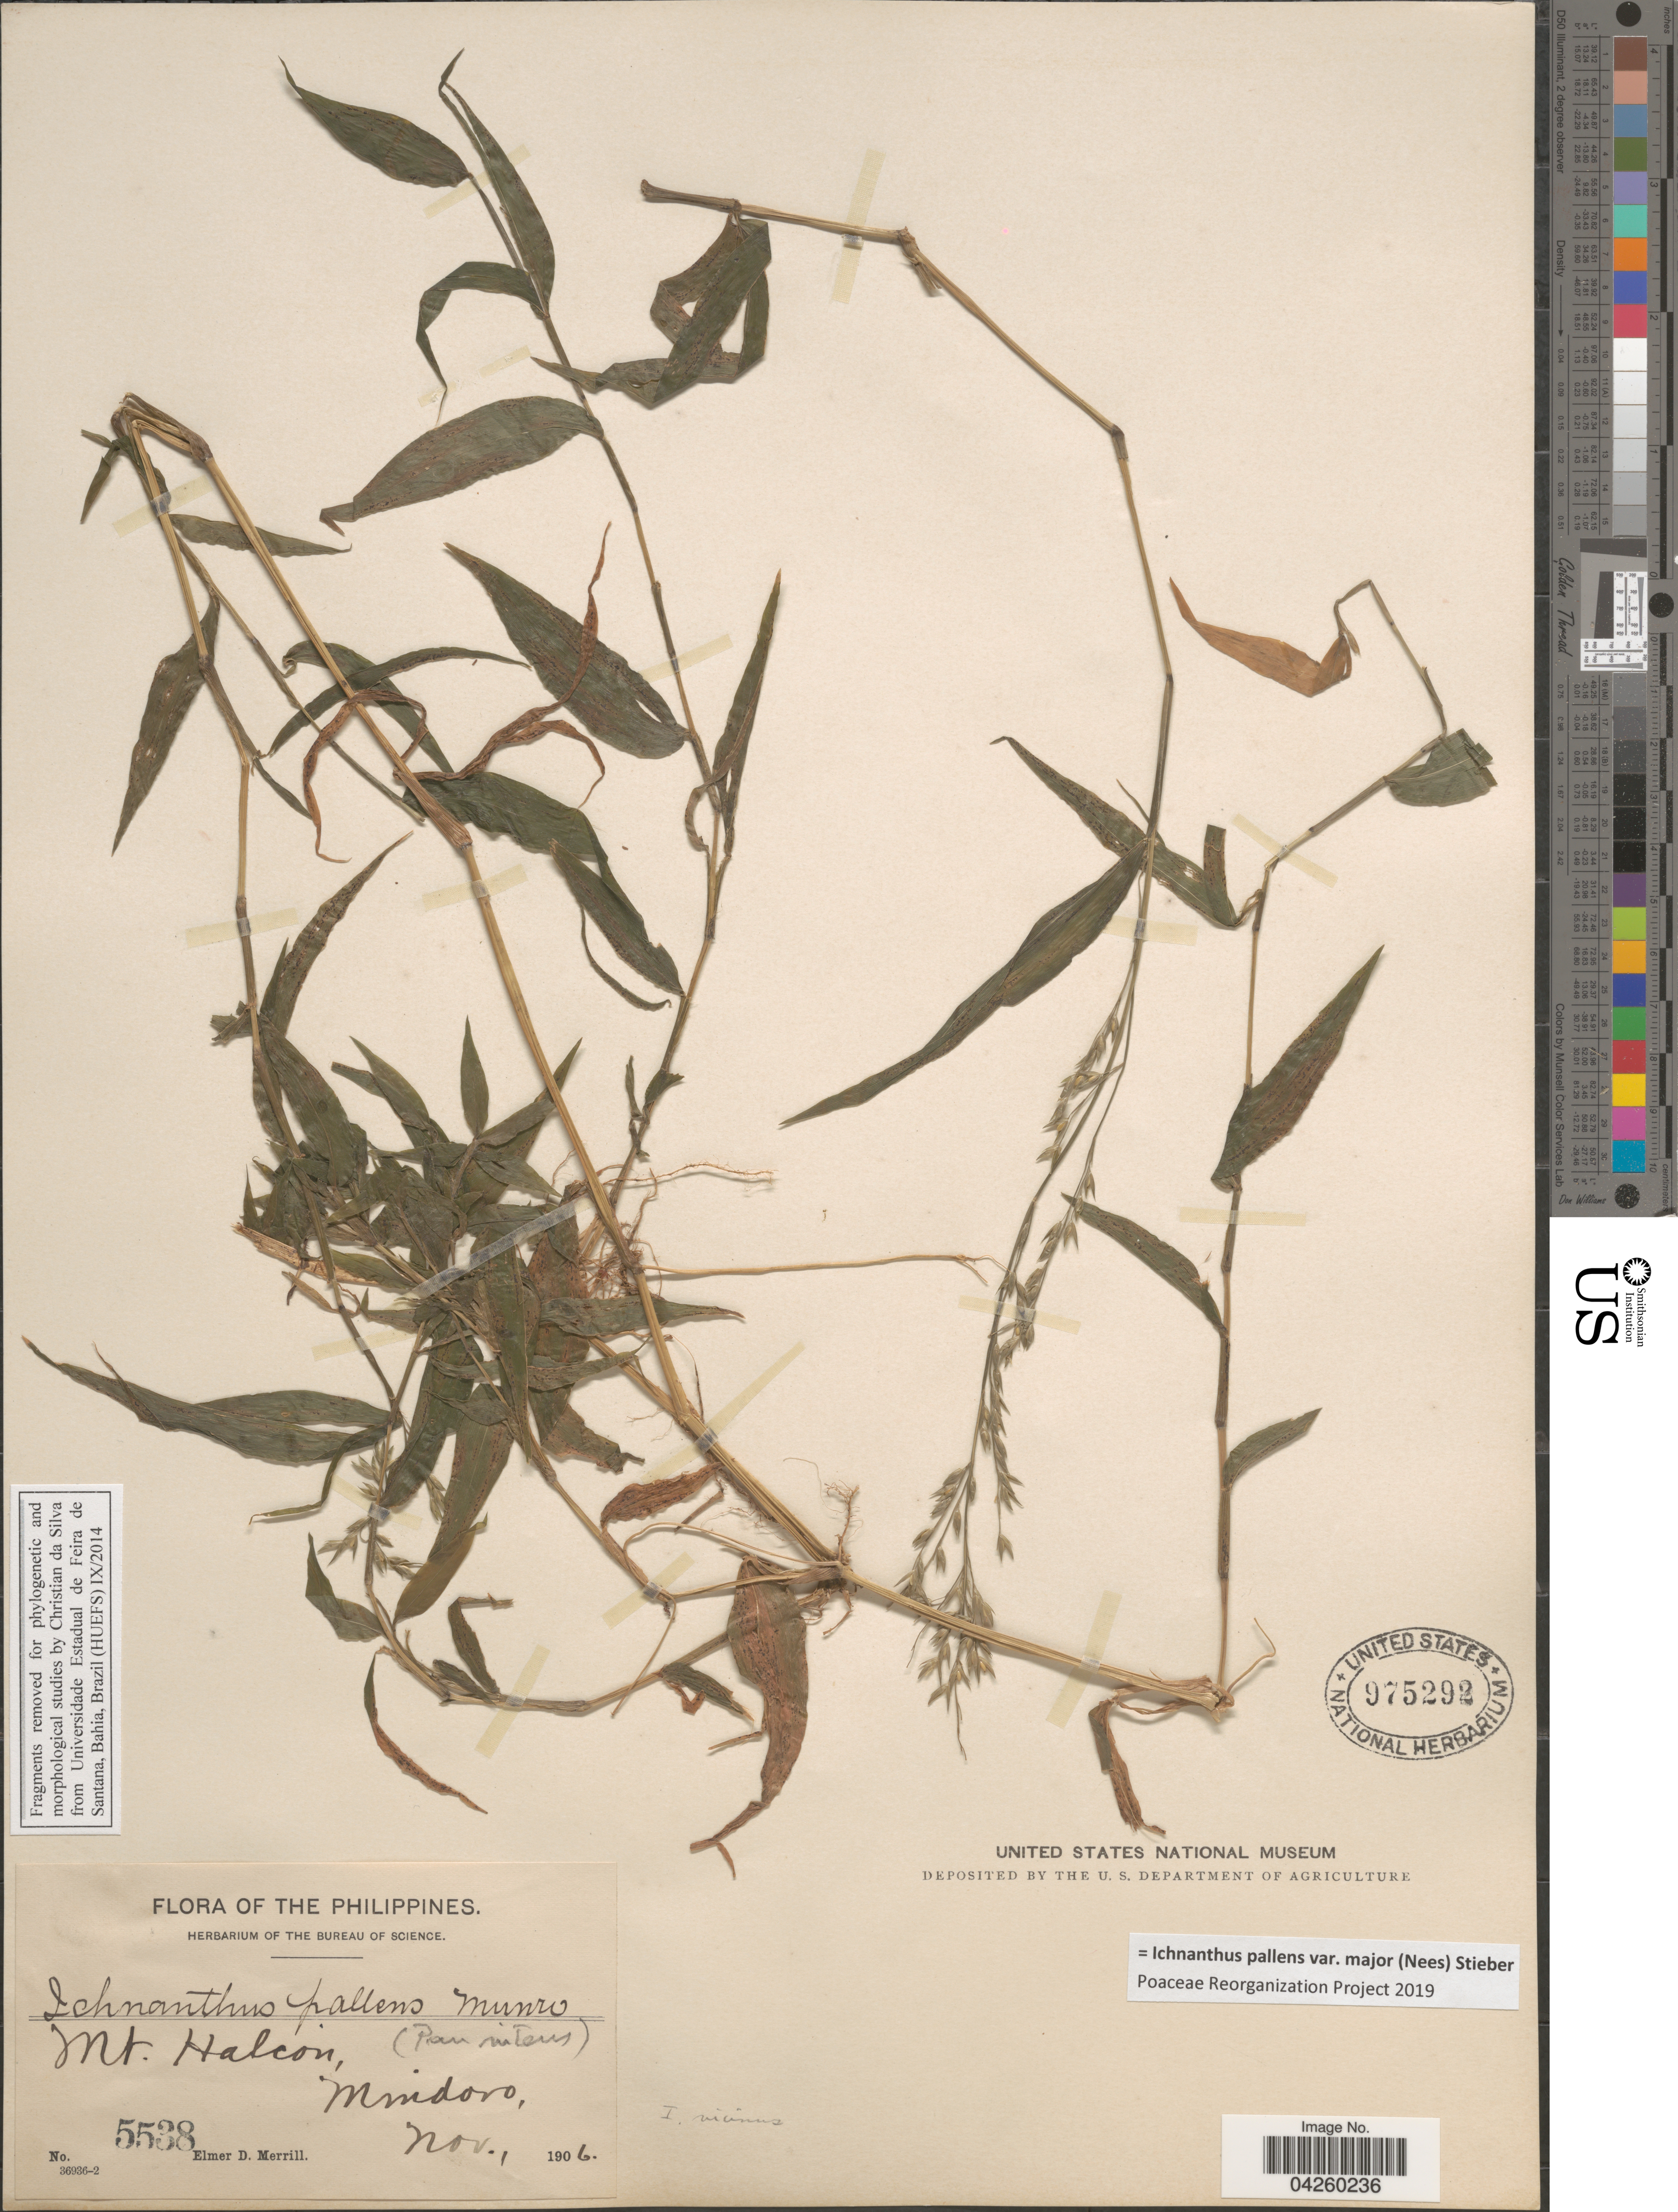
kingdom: Plantae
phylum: Tracheophyta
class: Liliopsida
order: Poales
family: Poaceae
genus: Ichnanthus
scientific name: Ichnanthus pallens var. major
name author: (Nees) Stieber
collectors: E. D. Merrill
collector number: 5538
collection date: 1906-11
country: Philippines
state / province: Mimaropa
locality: Mt. Halcon, Mindoro.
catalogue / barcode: US 975292